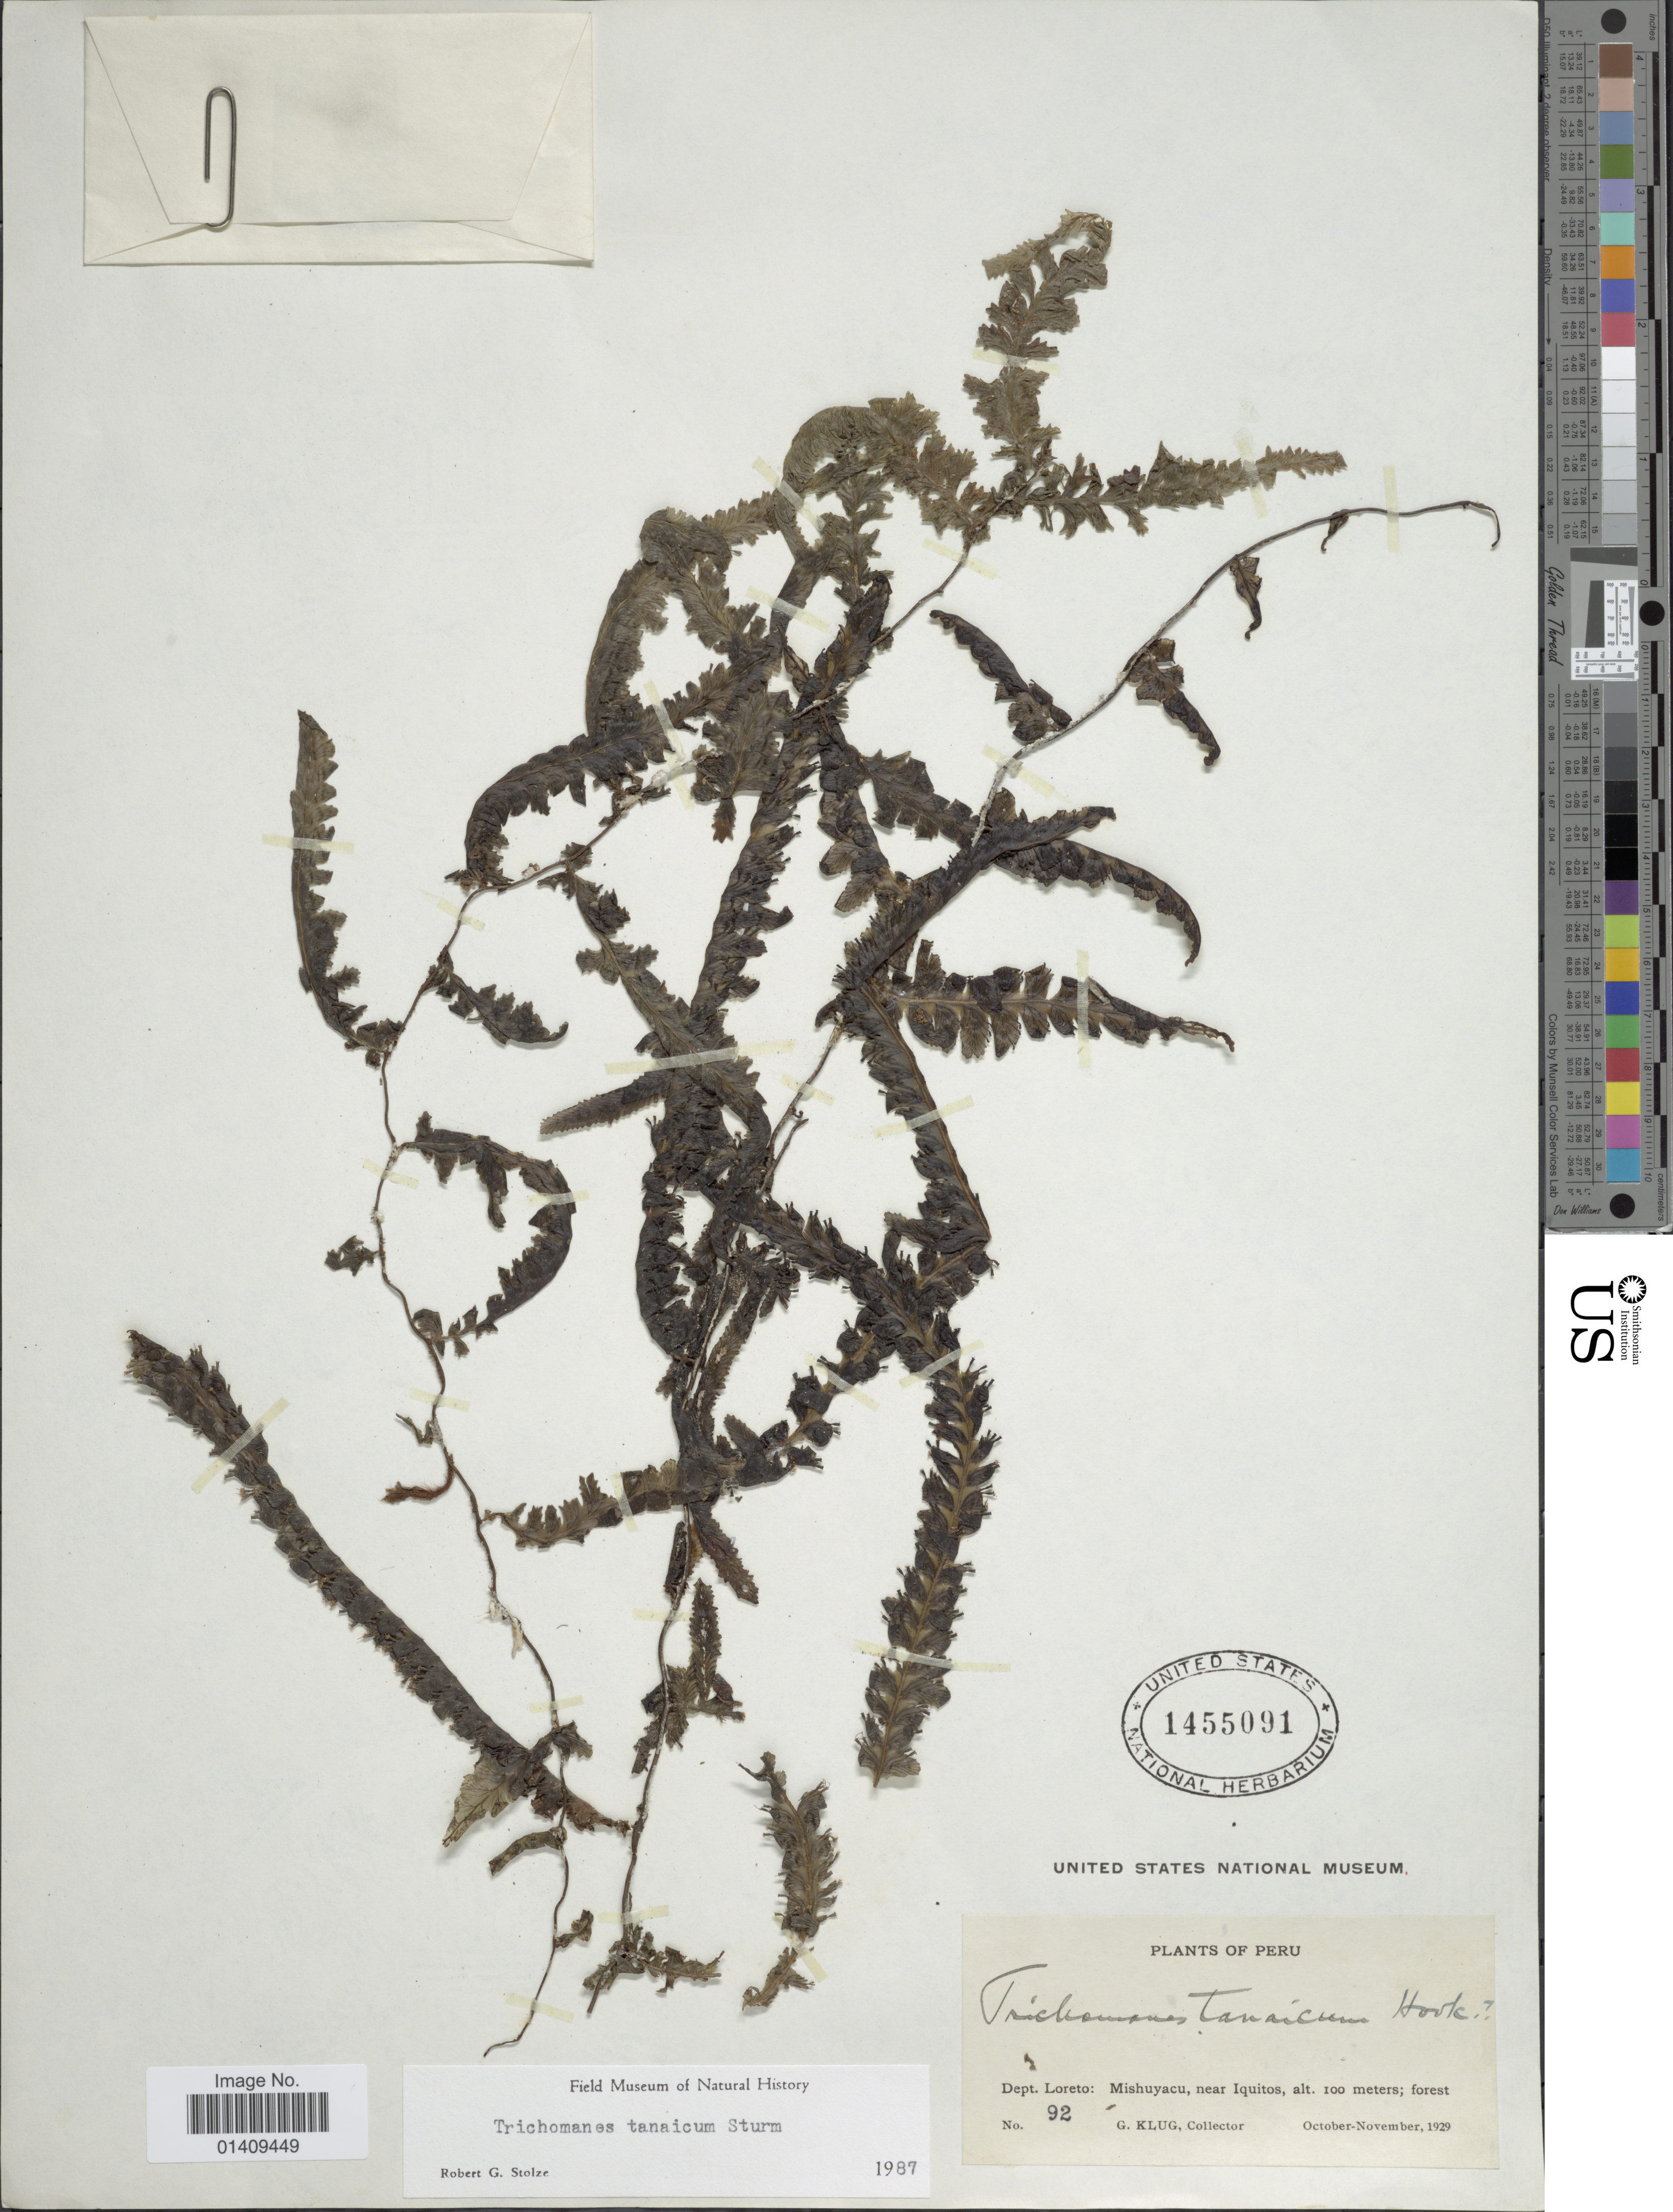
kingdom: Plantae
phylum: Tracheophyta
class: Polypodiopsida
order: Hymenophyllales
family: Hymenophyllaceae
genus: Trichomanes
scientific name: Trichomanes tanaicum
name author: Hook. ex J.W. Sturm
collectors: G. Klug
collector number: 92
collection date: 1929-10/1929-11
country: Peru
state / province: Loreto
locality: Dept. Loreto: Mishuyacu near Iquitos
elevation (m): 100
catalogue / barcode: US 1455091